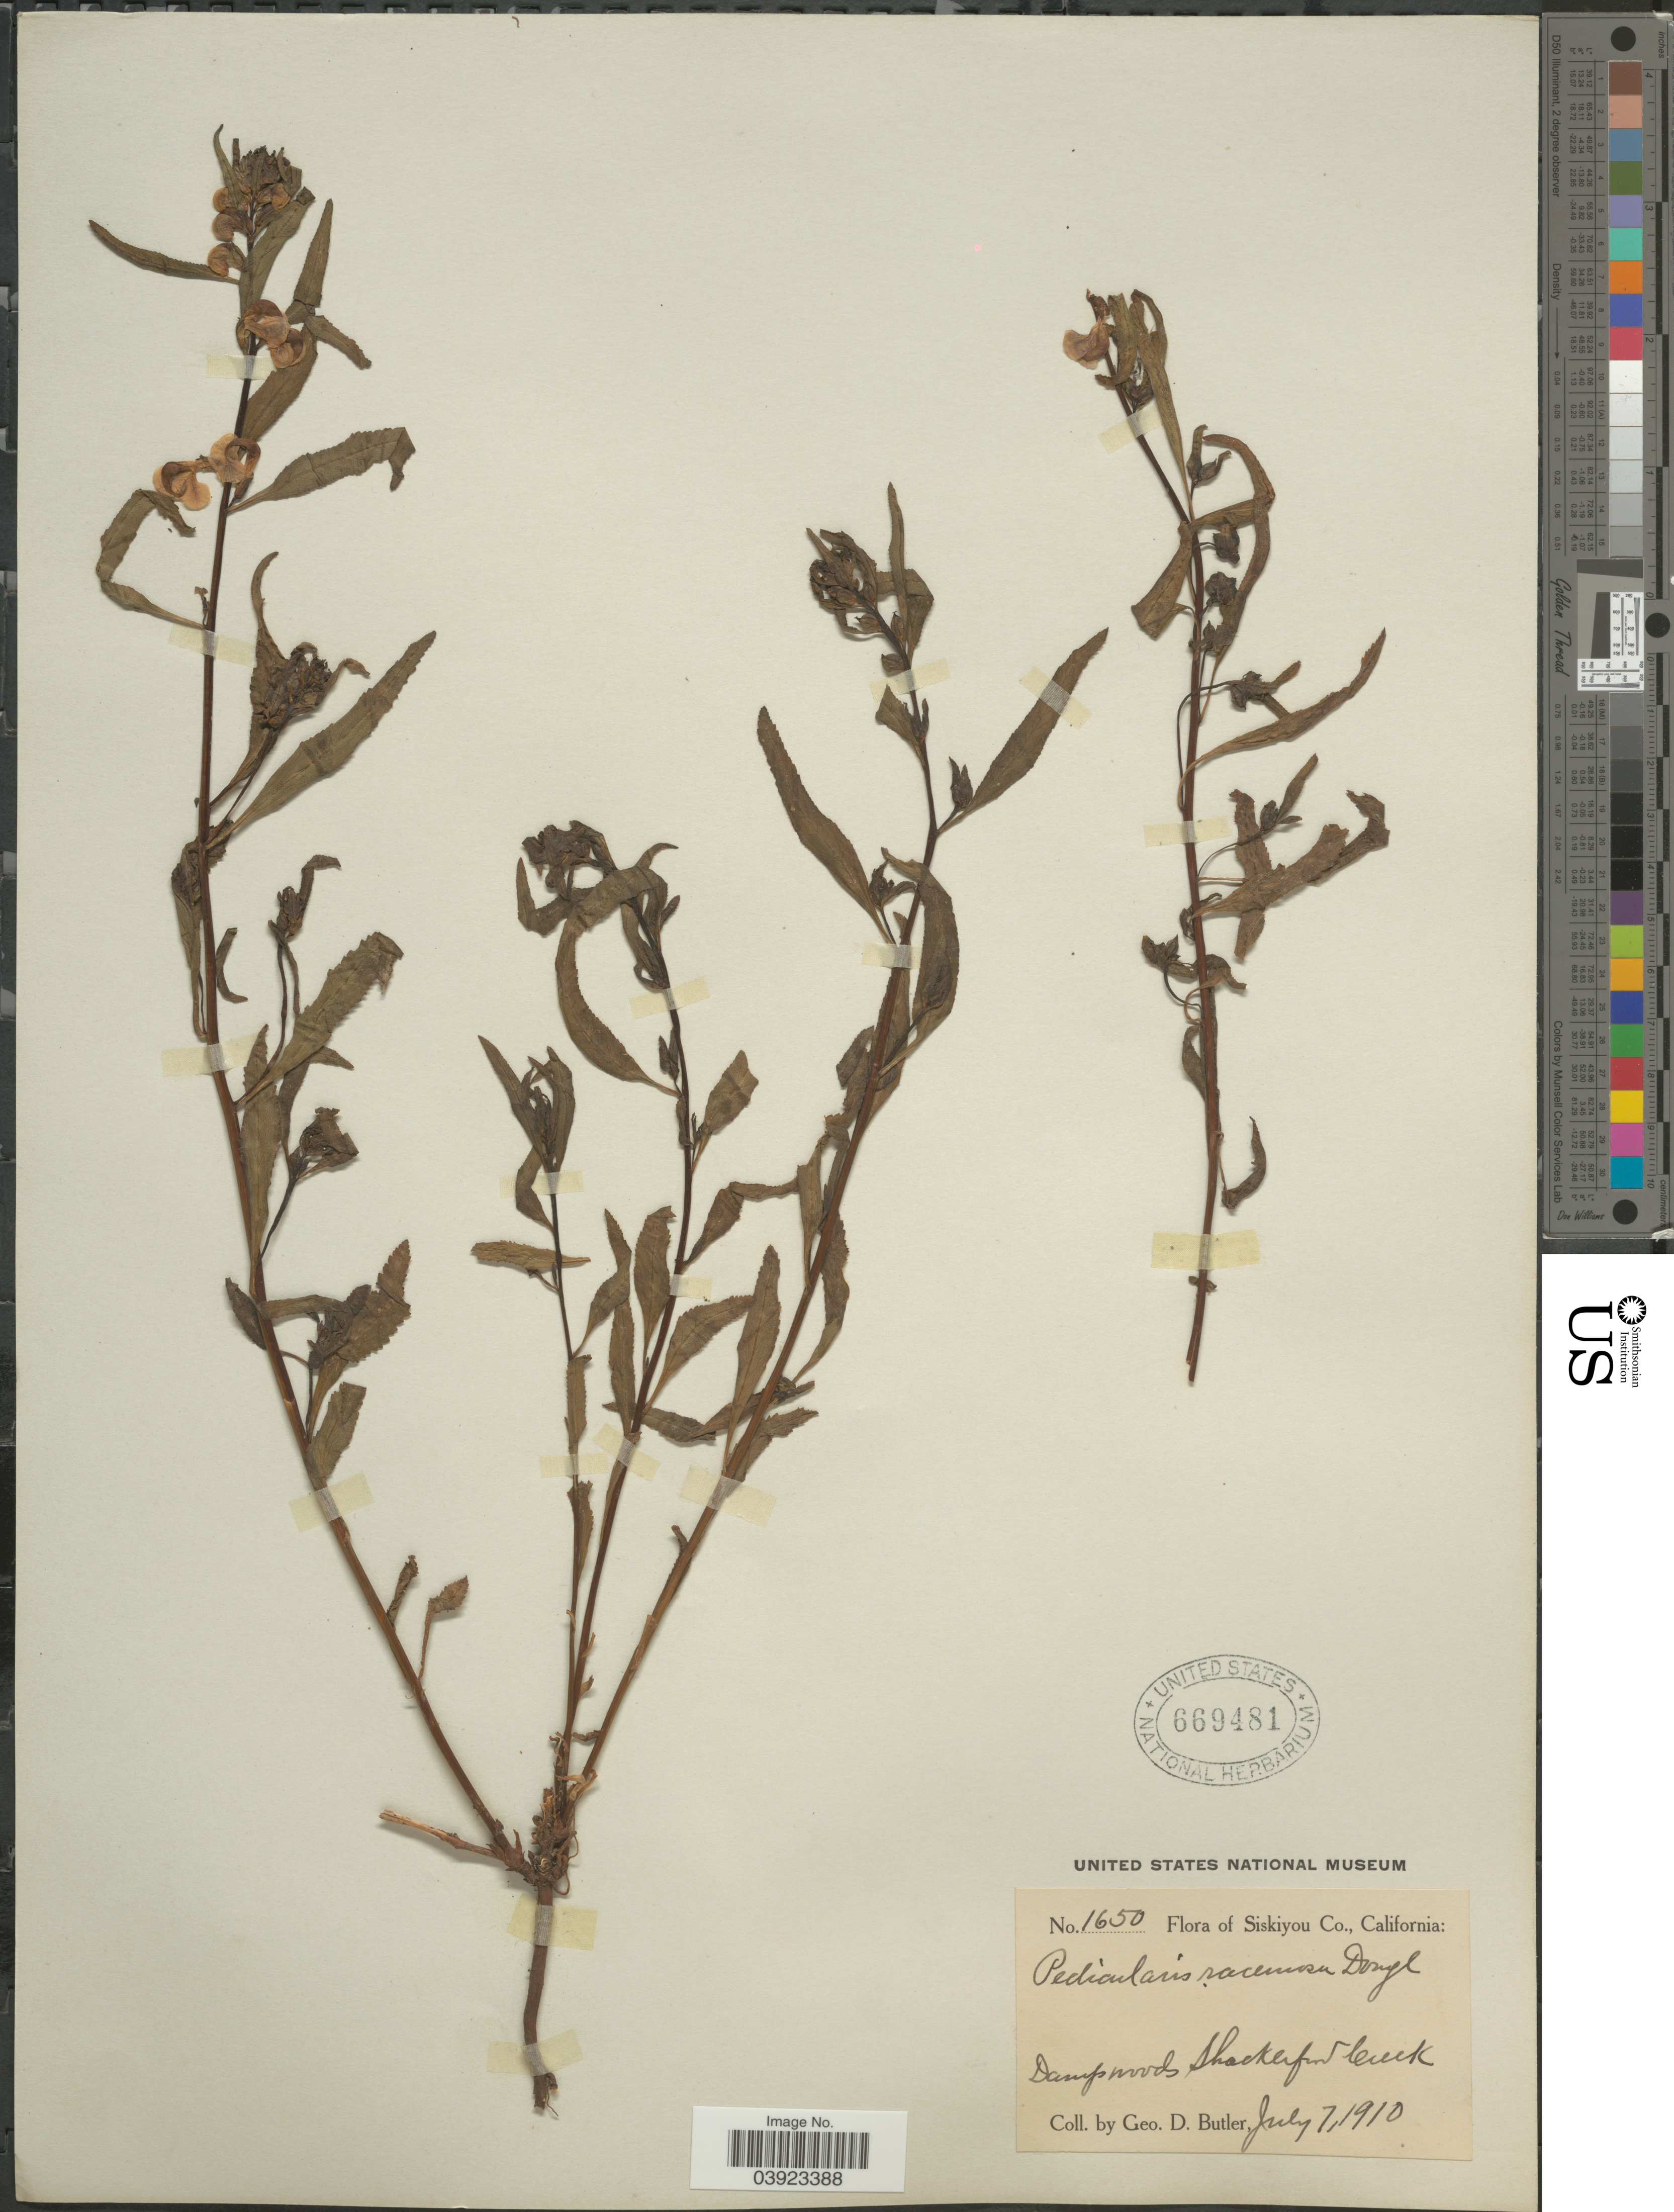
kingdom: Plantae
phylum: Tracheophyta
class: Magnoliopsida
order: Lamiales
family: Orobanchaceae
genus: Pedicularis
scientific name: Pedicularis racemosa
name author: Douglas ex Benth.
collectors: G. D. Butler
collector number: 1650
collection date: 1910-07-07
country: United States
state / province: California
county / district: Siskiyou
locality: Siskiyou Co. Shackleford Creek.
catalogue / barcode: US 669481